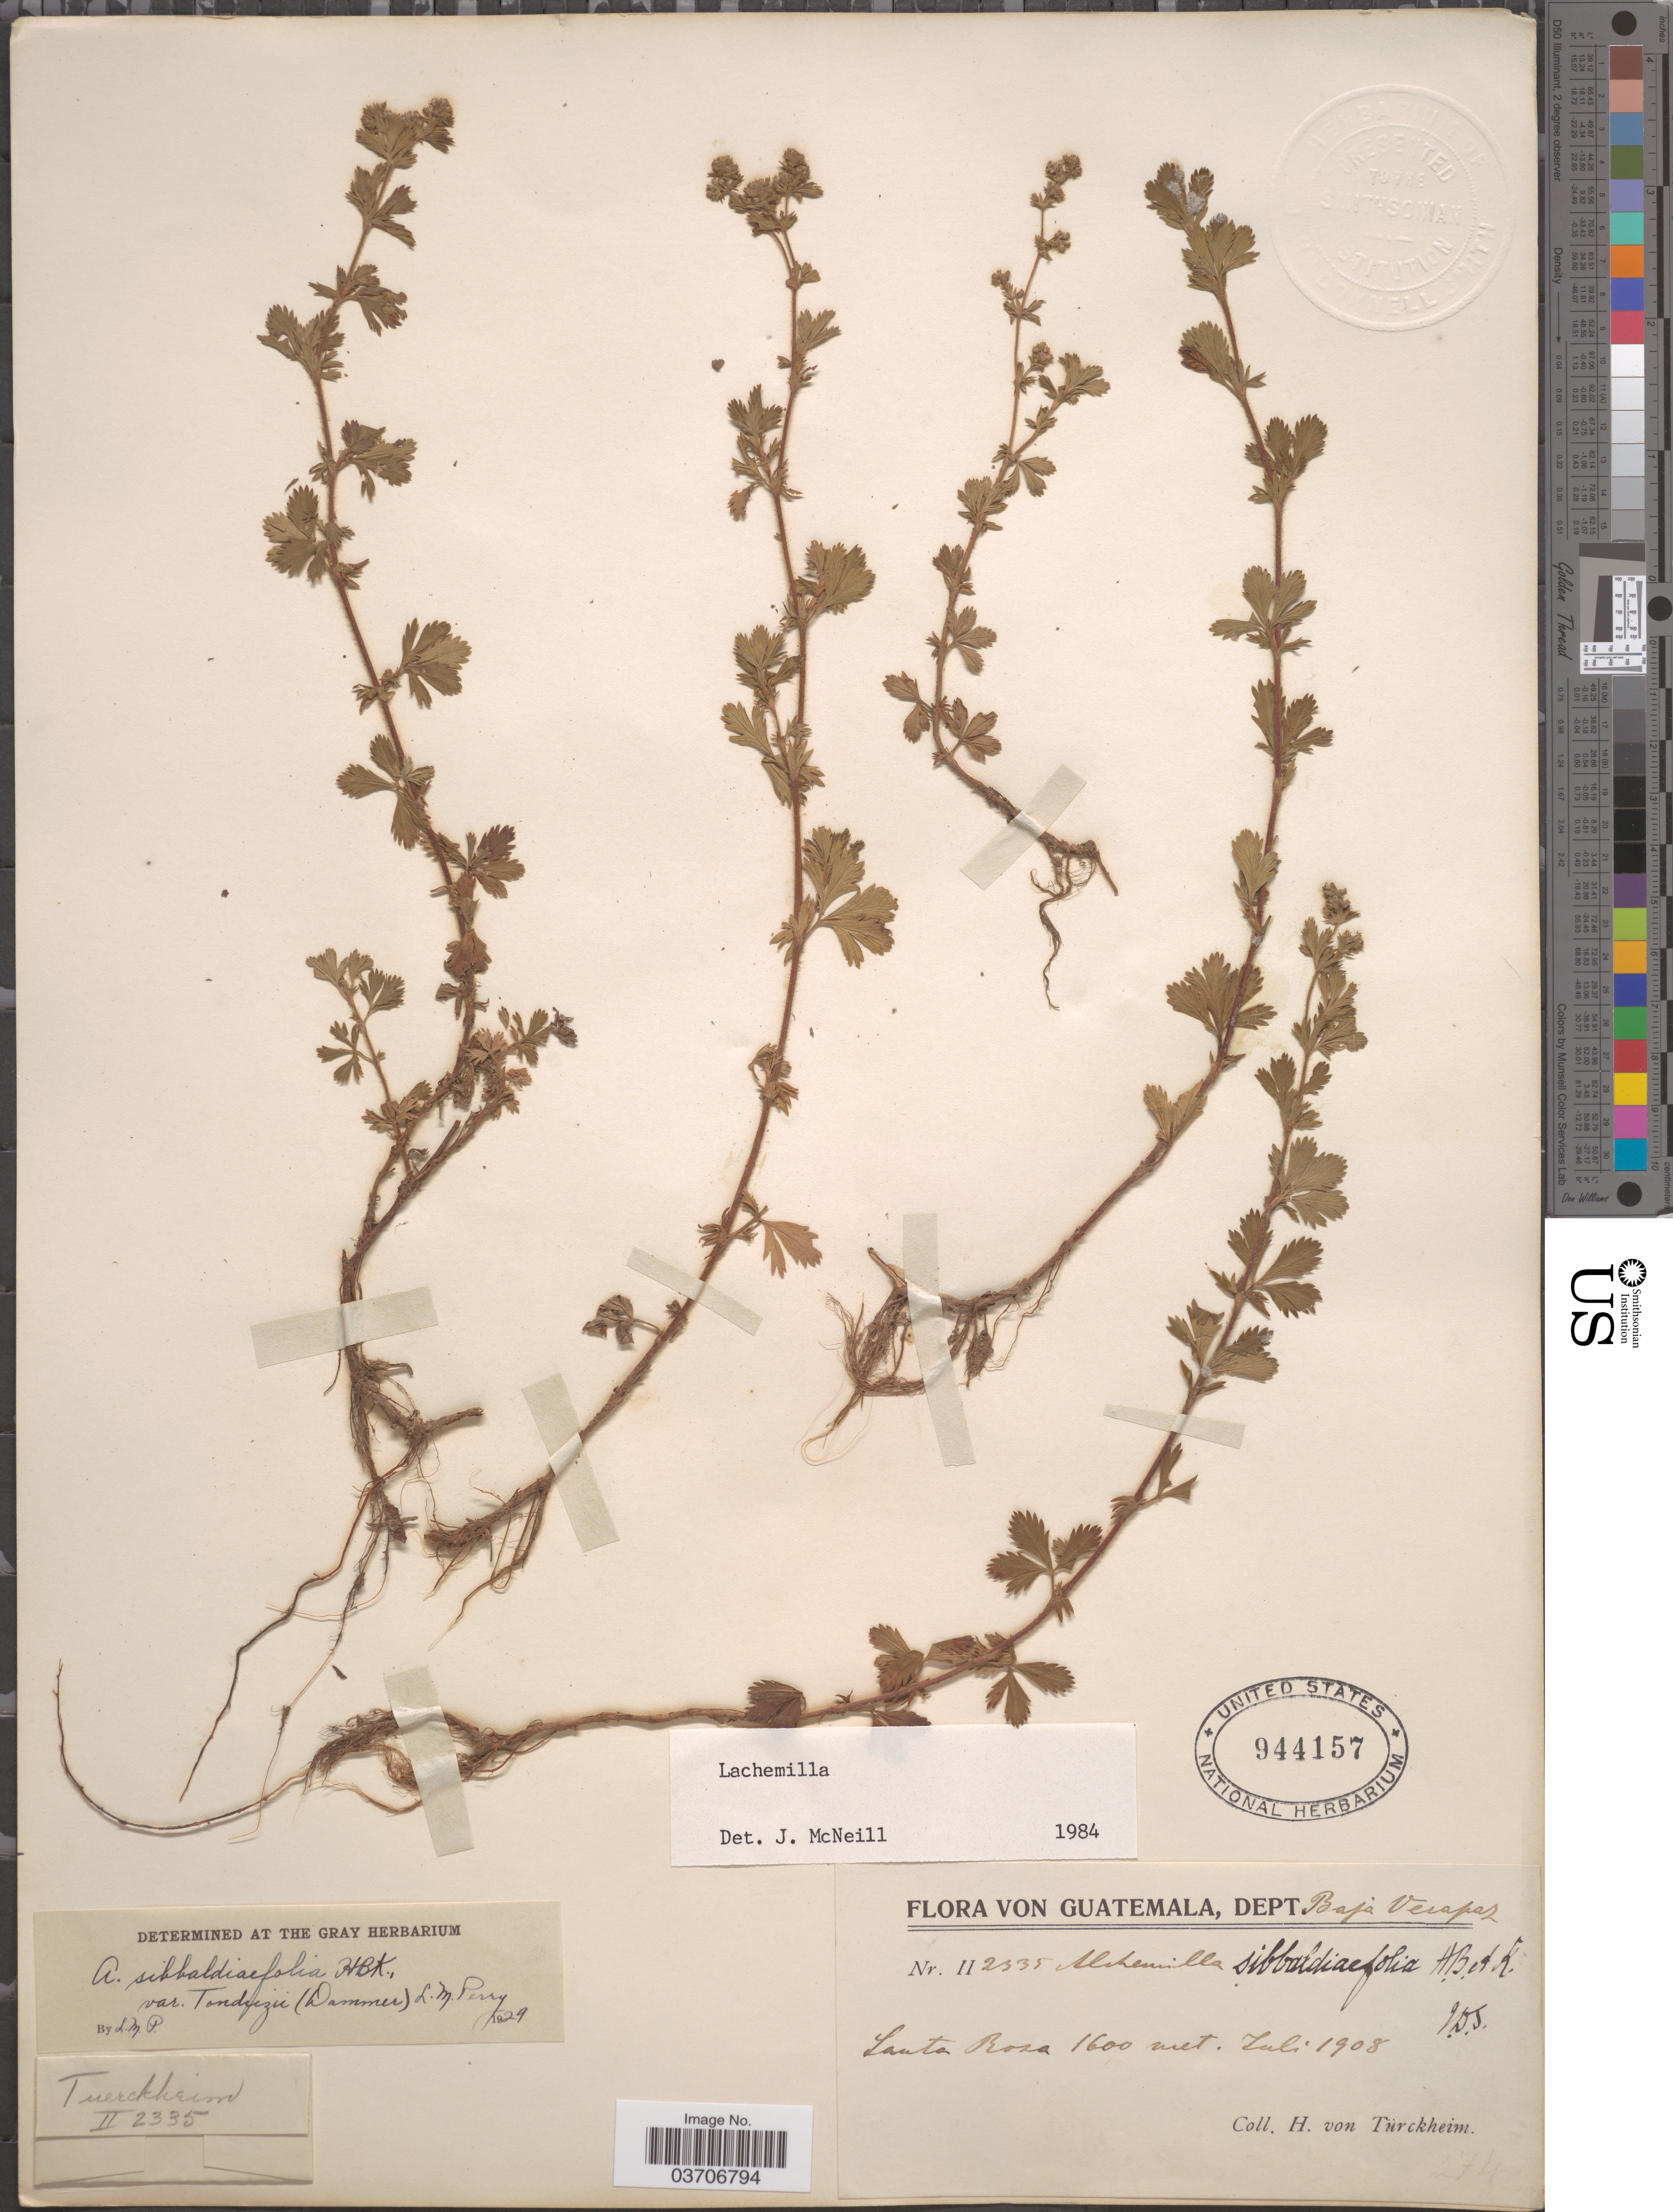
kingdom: Plantae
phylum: Tracheophyta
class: Magnoliopsida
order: Rosales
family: Rosaceae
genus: Lachemilla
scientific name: Lachemilla sp.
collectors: H. von Türckheim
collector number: II2335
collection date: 1908-07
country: Guatemala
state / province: Baja Verapaz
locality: Dept. Baja Verapaz. Santa Rosa.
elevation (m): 1600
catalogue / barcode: US 944157